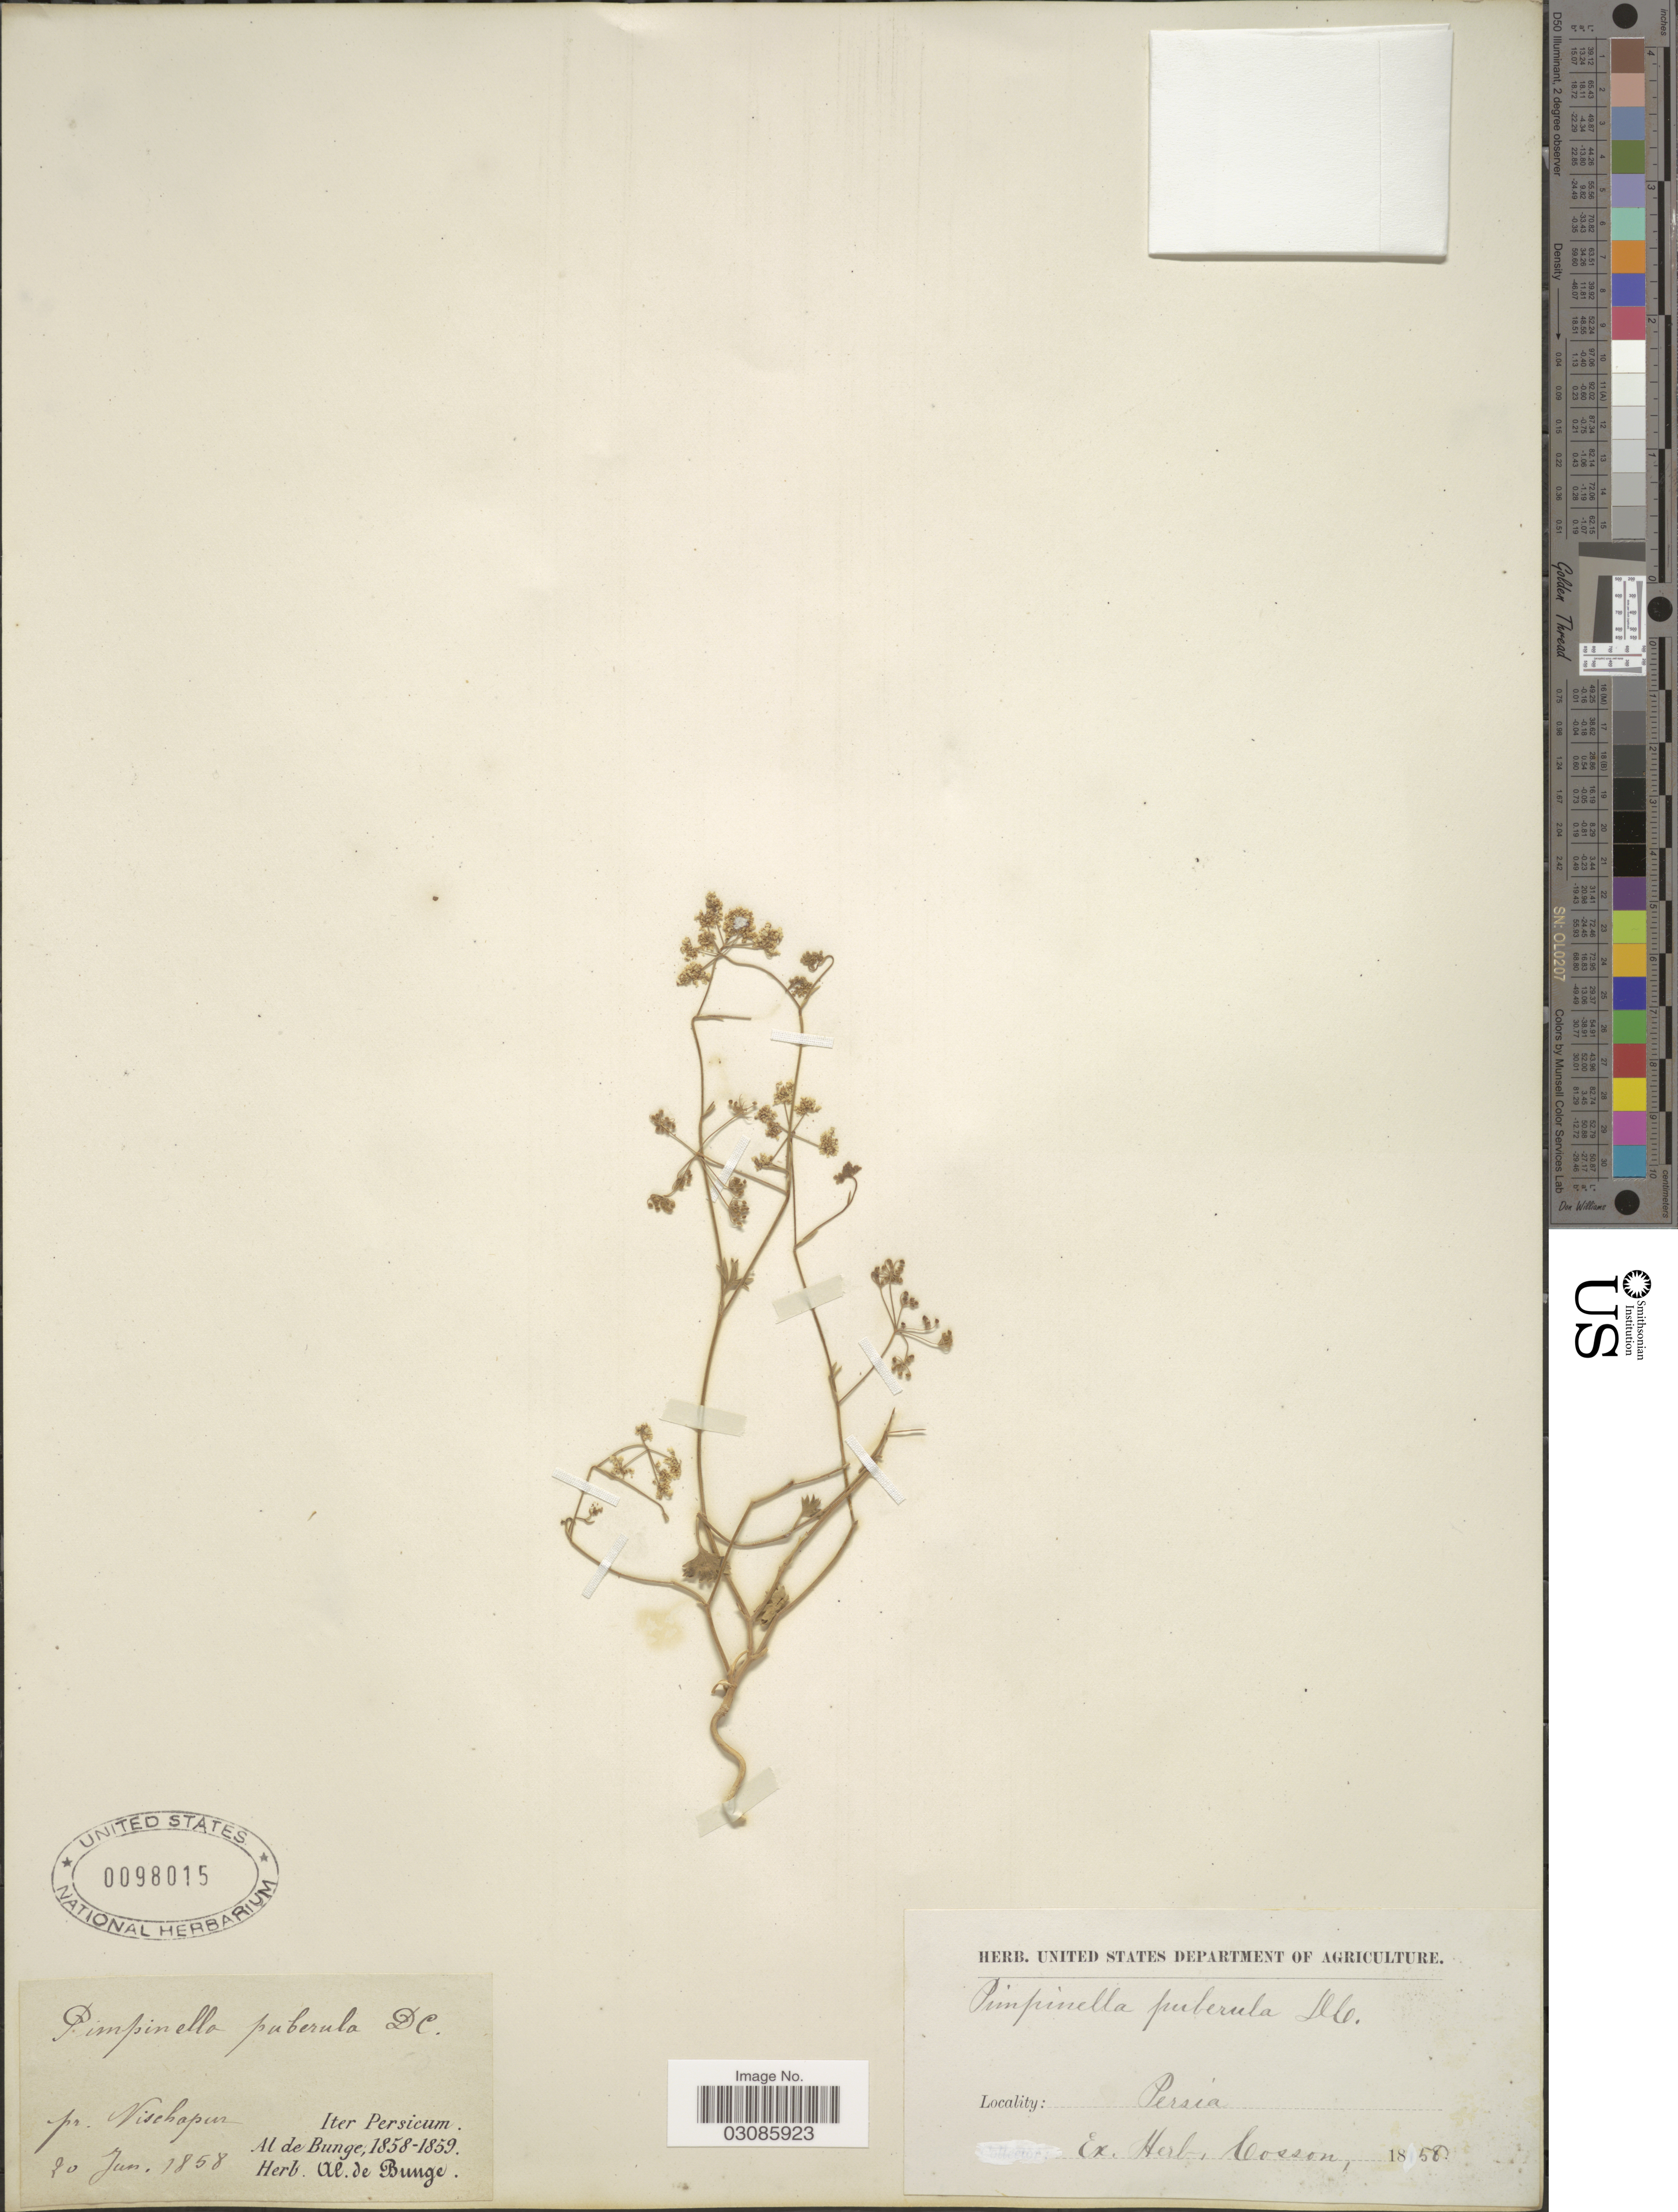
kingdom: Plantae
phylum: Tracheophyta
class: Magnoliopsida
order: Apiales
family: Apiaceae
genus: Pimpinella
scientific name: Pimpinella puberula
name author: (DC.) Boiss.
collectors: A. de Bunge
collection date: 1858-06-20/1859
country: Iran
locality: Pr. Nischapur, Iter Persicum.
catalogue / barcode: US 87015